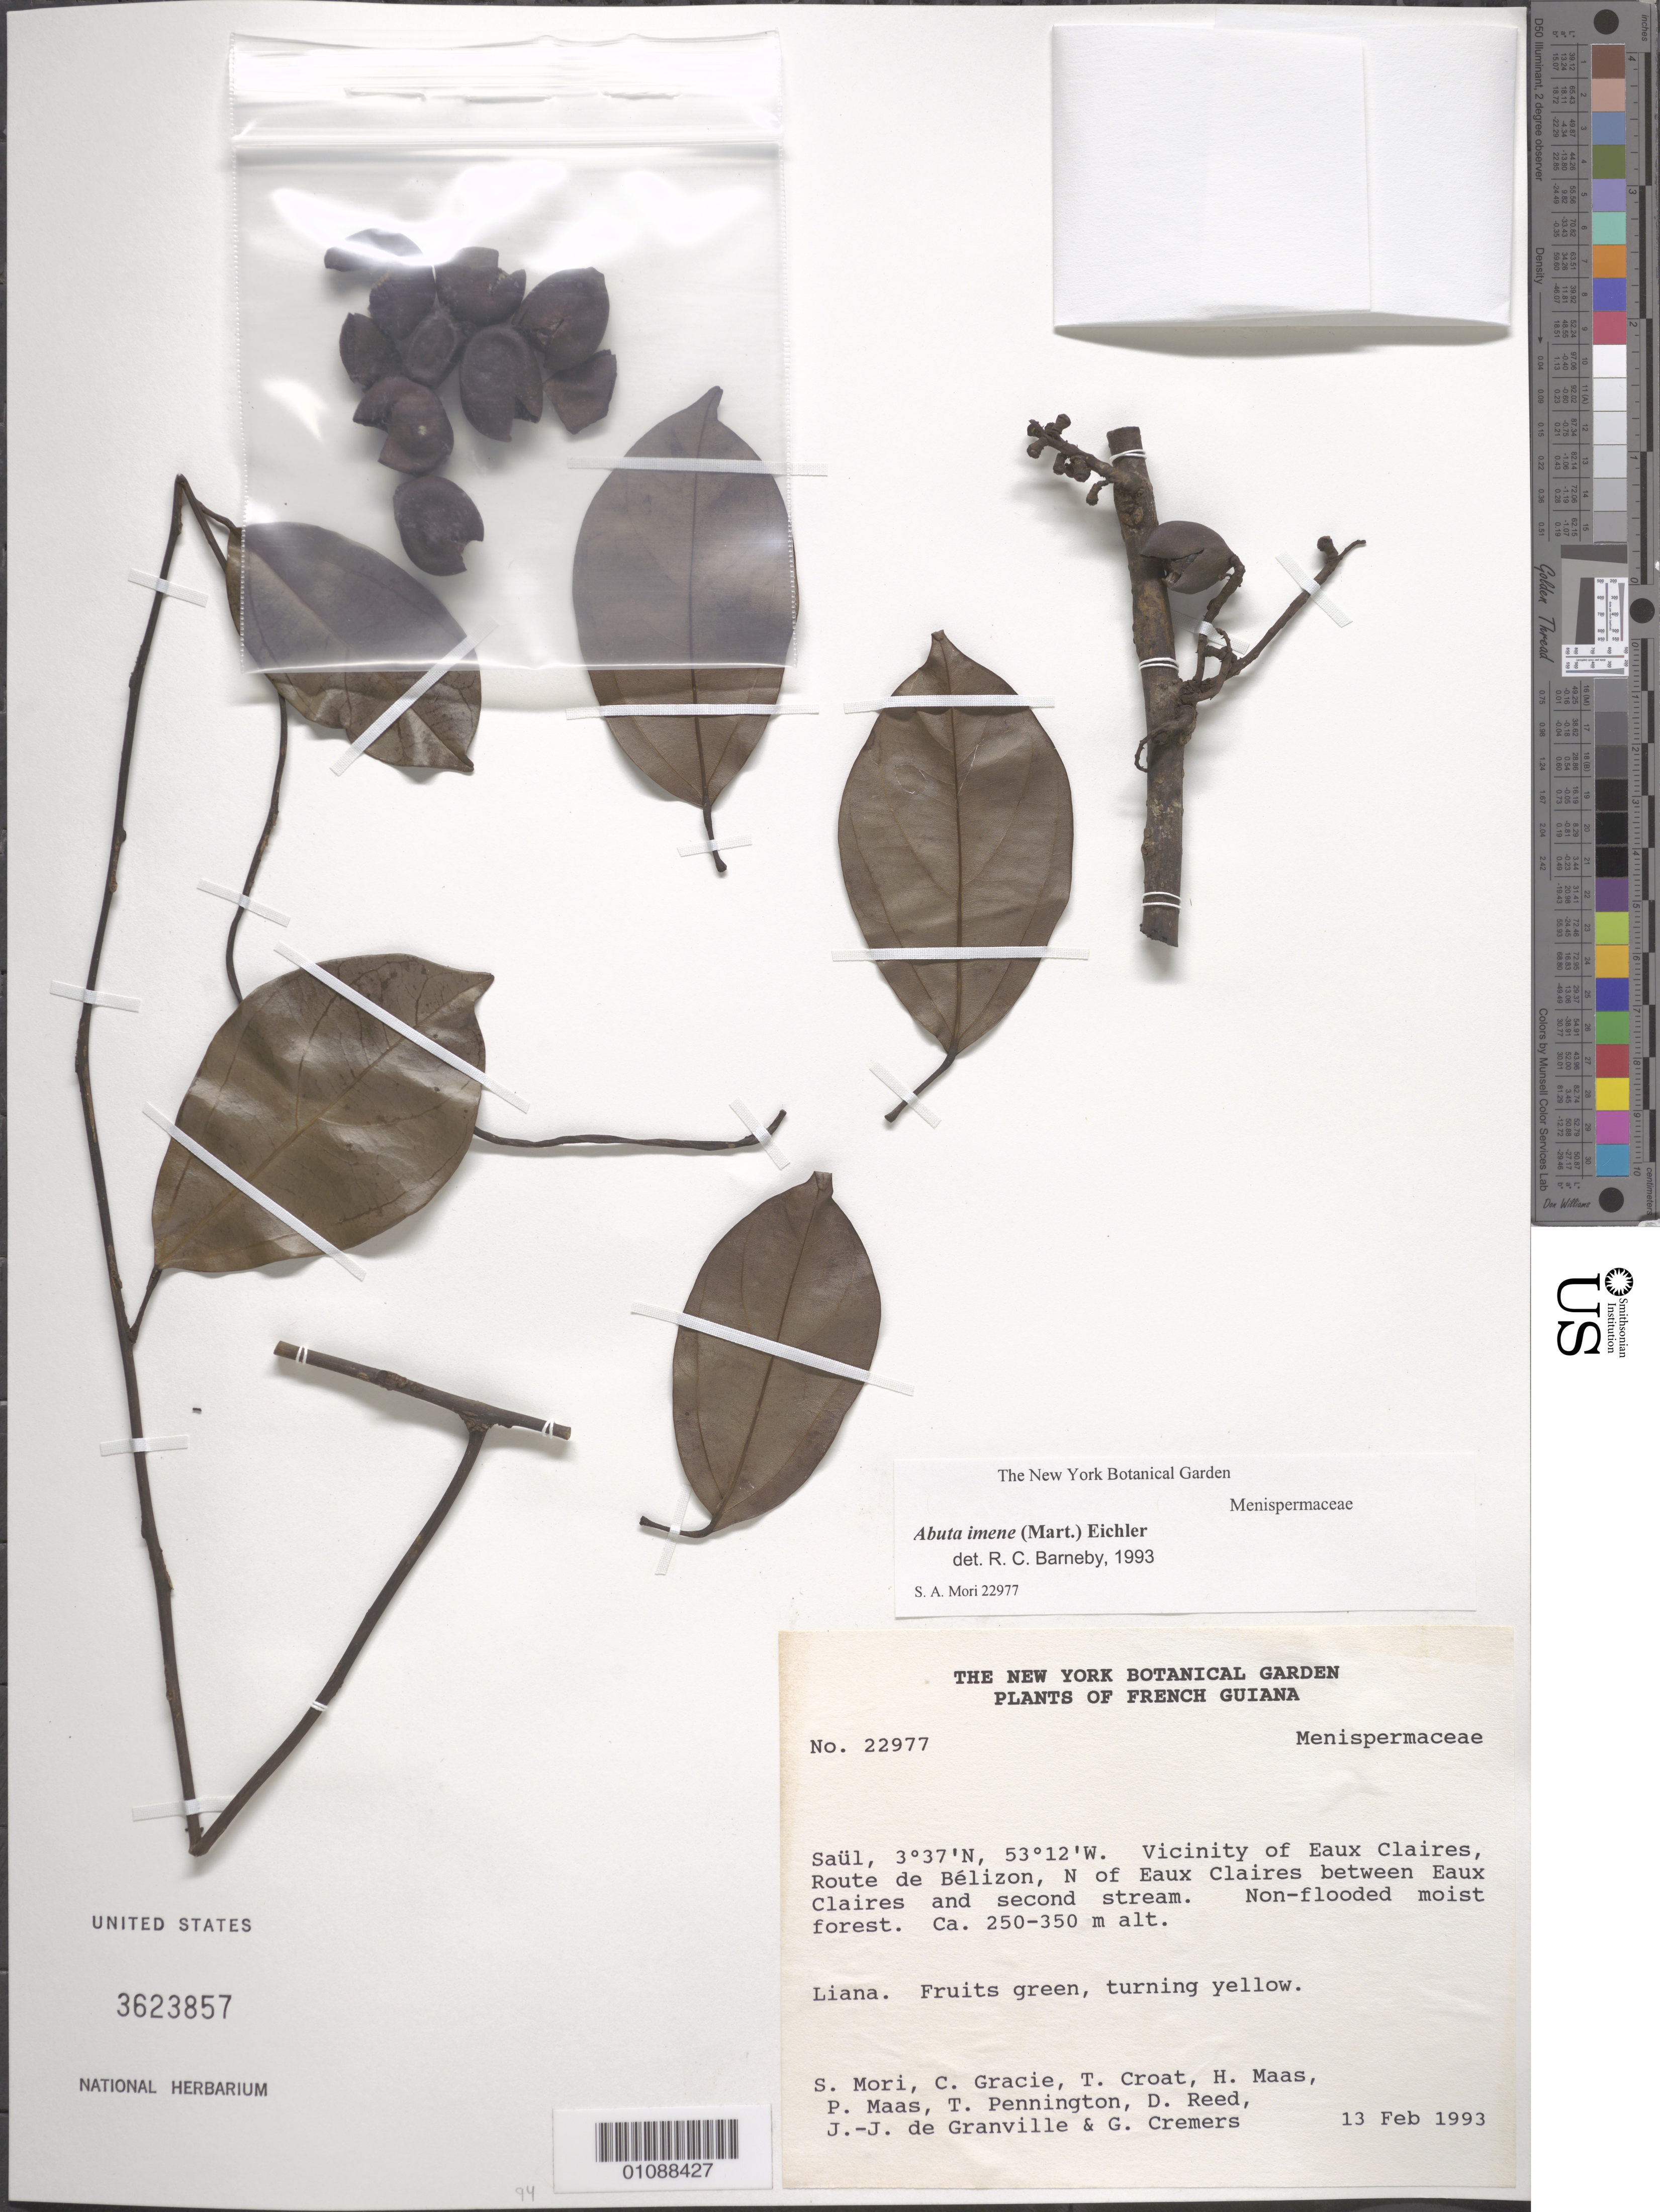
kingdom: Plantae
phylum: Tracheophyta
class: Magnoliopsida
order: Ranunculales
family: Menispermaceae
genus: Abuta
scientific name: Abuta imene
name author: (Mart.) Eichler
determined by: Barneby, Rupert C., (NY)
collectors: S. Mori, C. A. Gracie, T. B. Croat, H. Maas van de Kamer, P. Maas, T. D. Pennington, D. Reed, J.-J. de Granville & G. Cremers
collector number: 22977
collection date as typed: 13-Feb-93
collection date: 1993-02-13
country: French Guiana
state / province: Saint-Laurent-du-Maroni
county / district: Saül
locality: Saül, vicinity of Eaux Claires, Route de Bélizon, N of Eaux Claires between Eaux Claires and second stream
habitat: Non-flooded moist forest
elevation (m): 250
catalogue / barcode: US 3623857